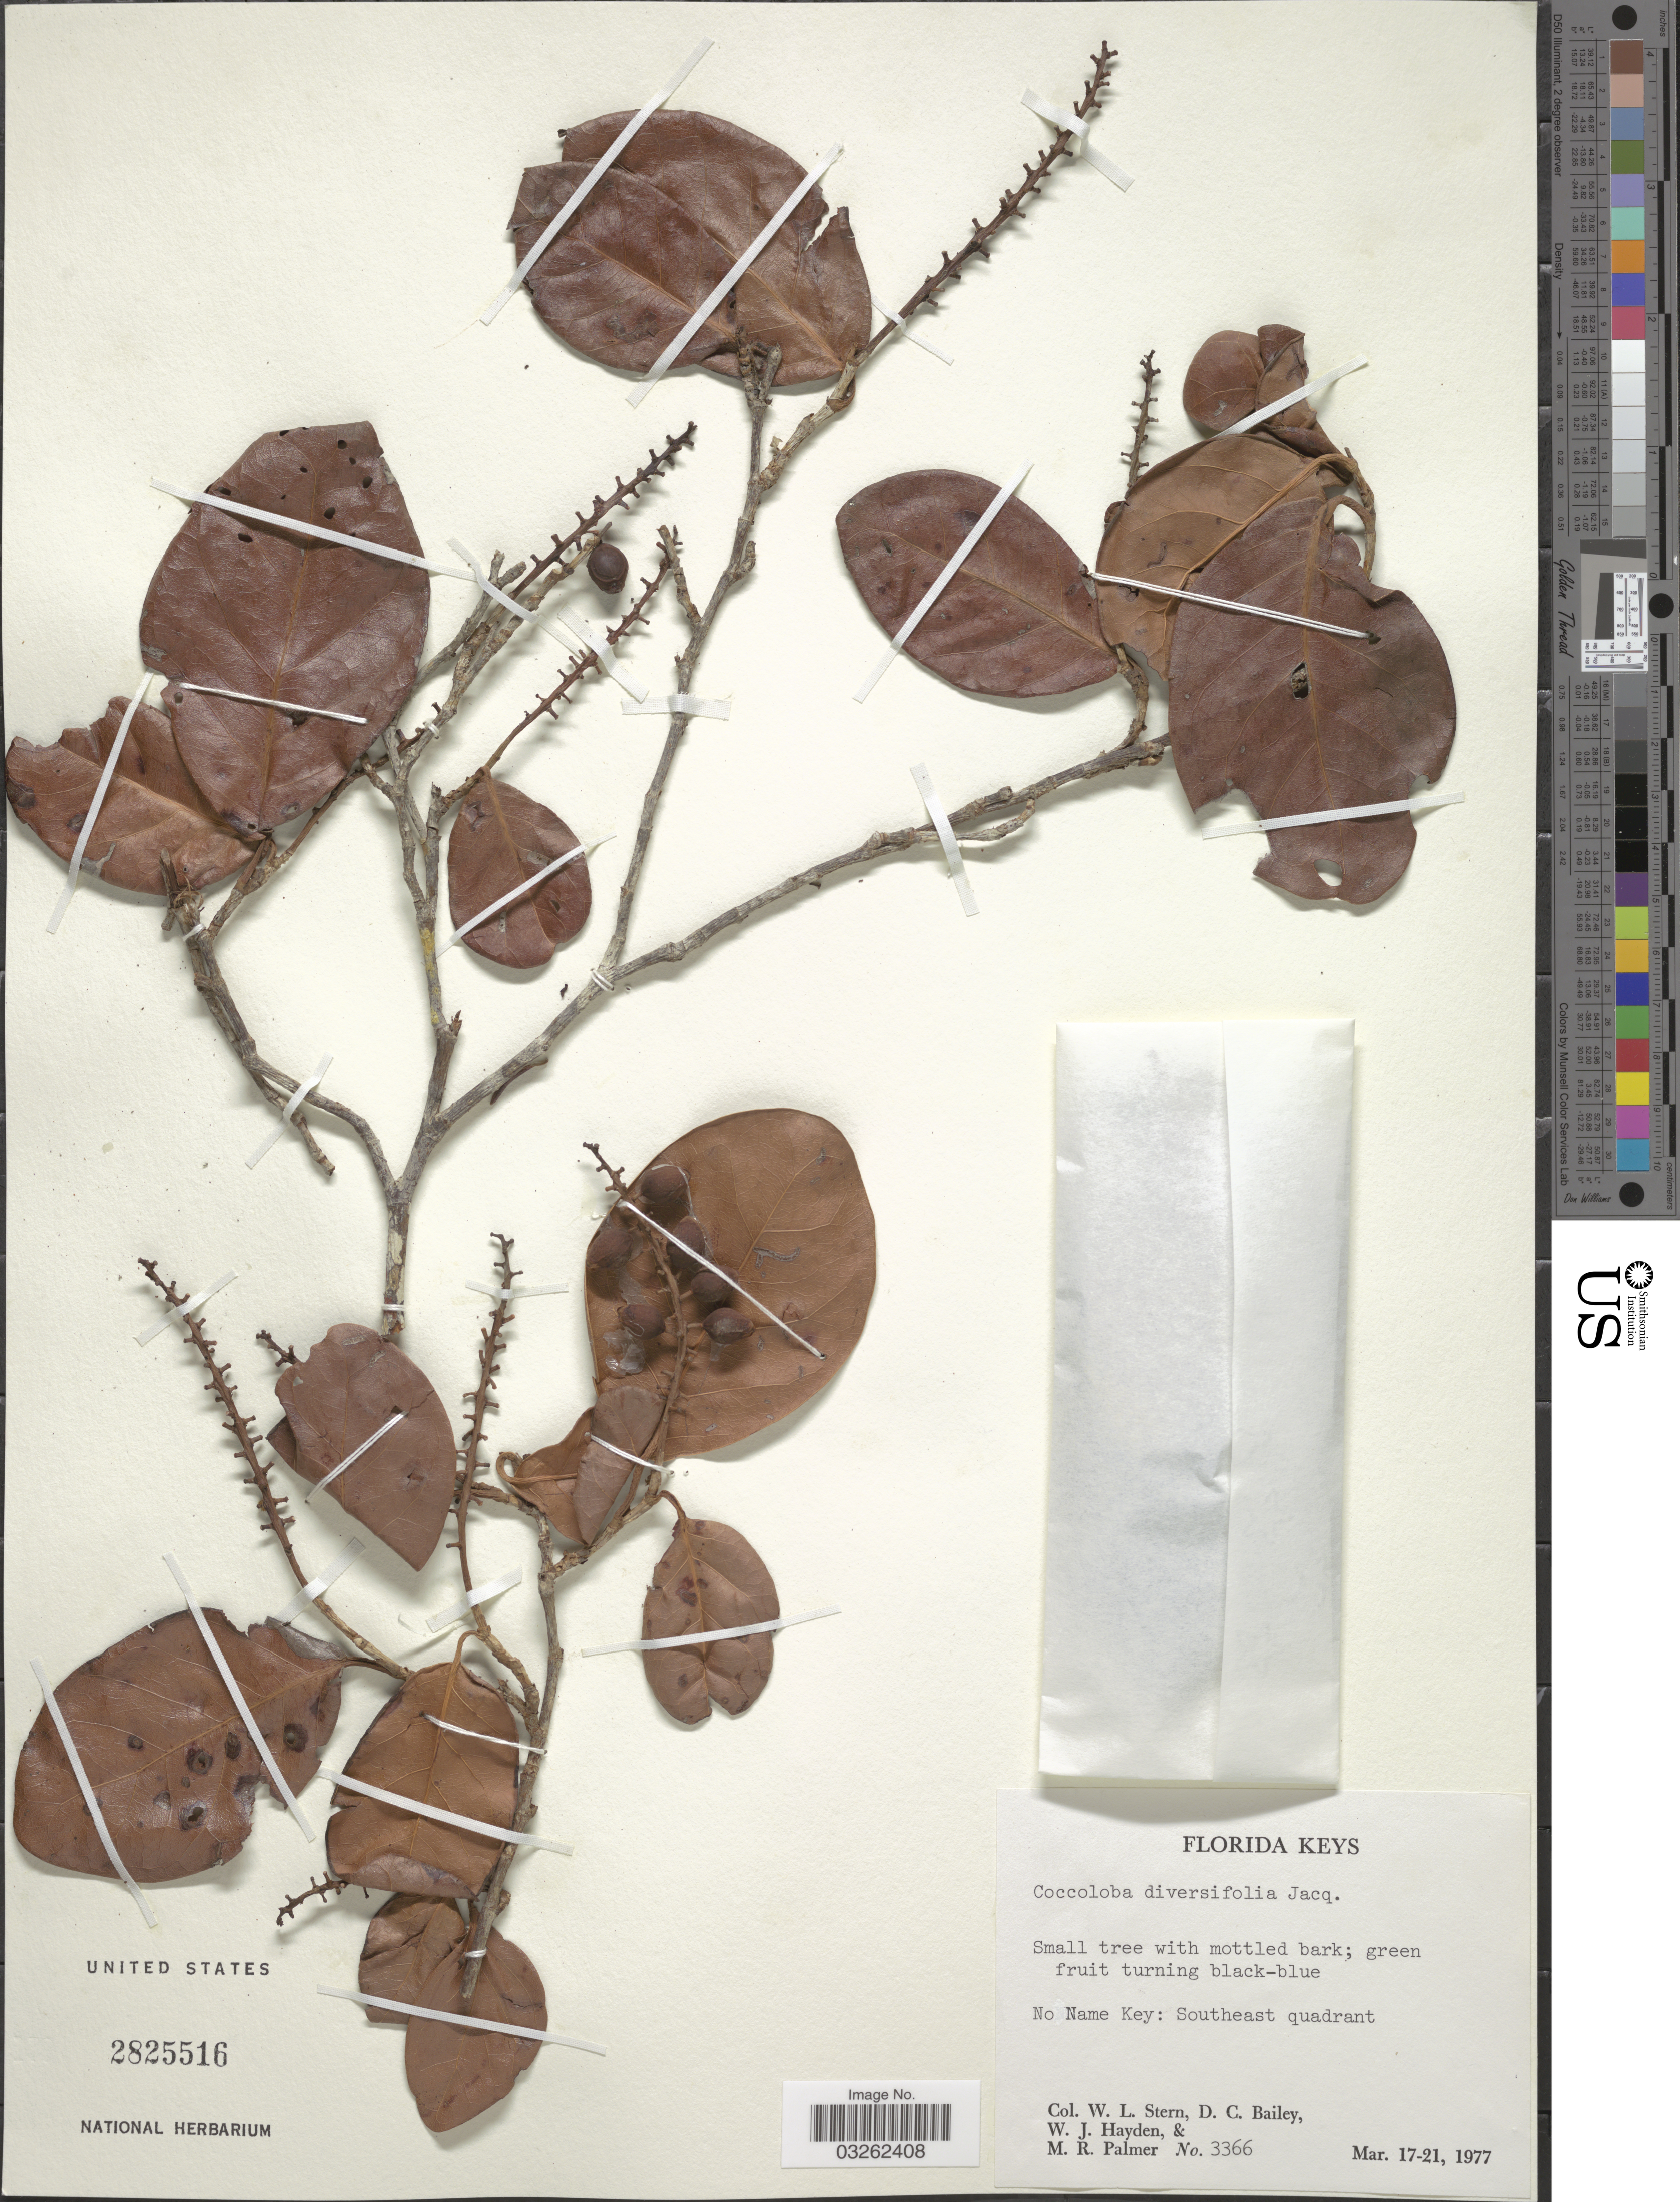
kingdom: Plantae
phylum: Tracheophyta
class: Magnoliopsida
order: Caryophyllales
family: Polygonaceae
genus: Coccoloba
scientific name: Coccoloba diversifolia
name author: Jacq.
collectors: W. L. Stern, D. C. Bailey, W. Hayden & M. R. Palmer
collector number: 3366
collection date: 1977-03-17/1977-03-21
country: United States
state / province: Florida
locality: Florida Keys, No Name Key: Southeast quadrant.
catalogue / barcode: US 2825516